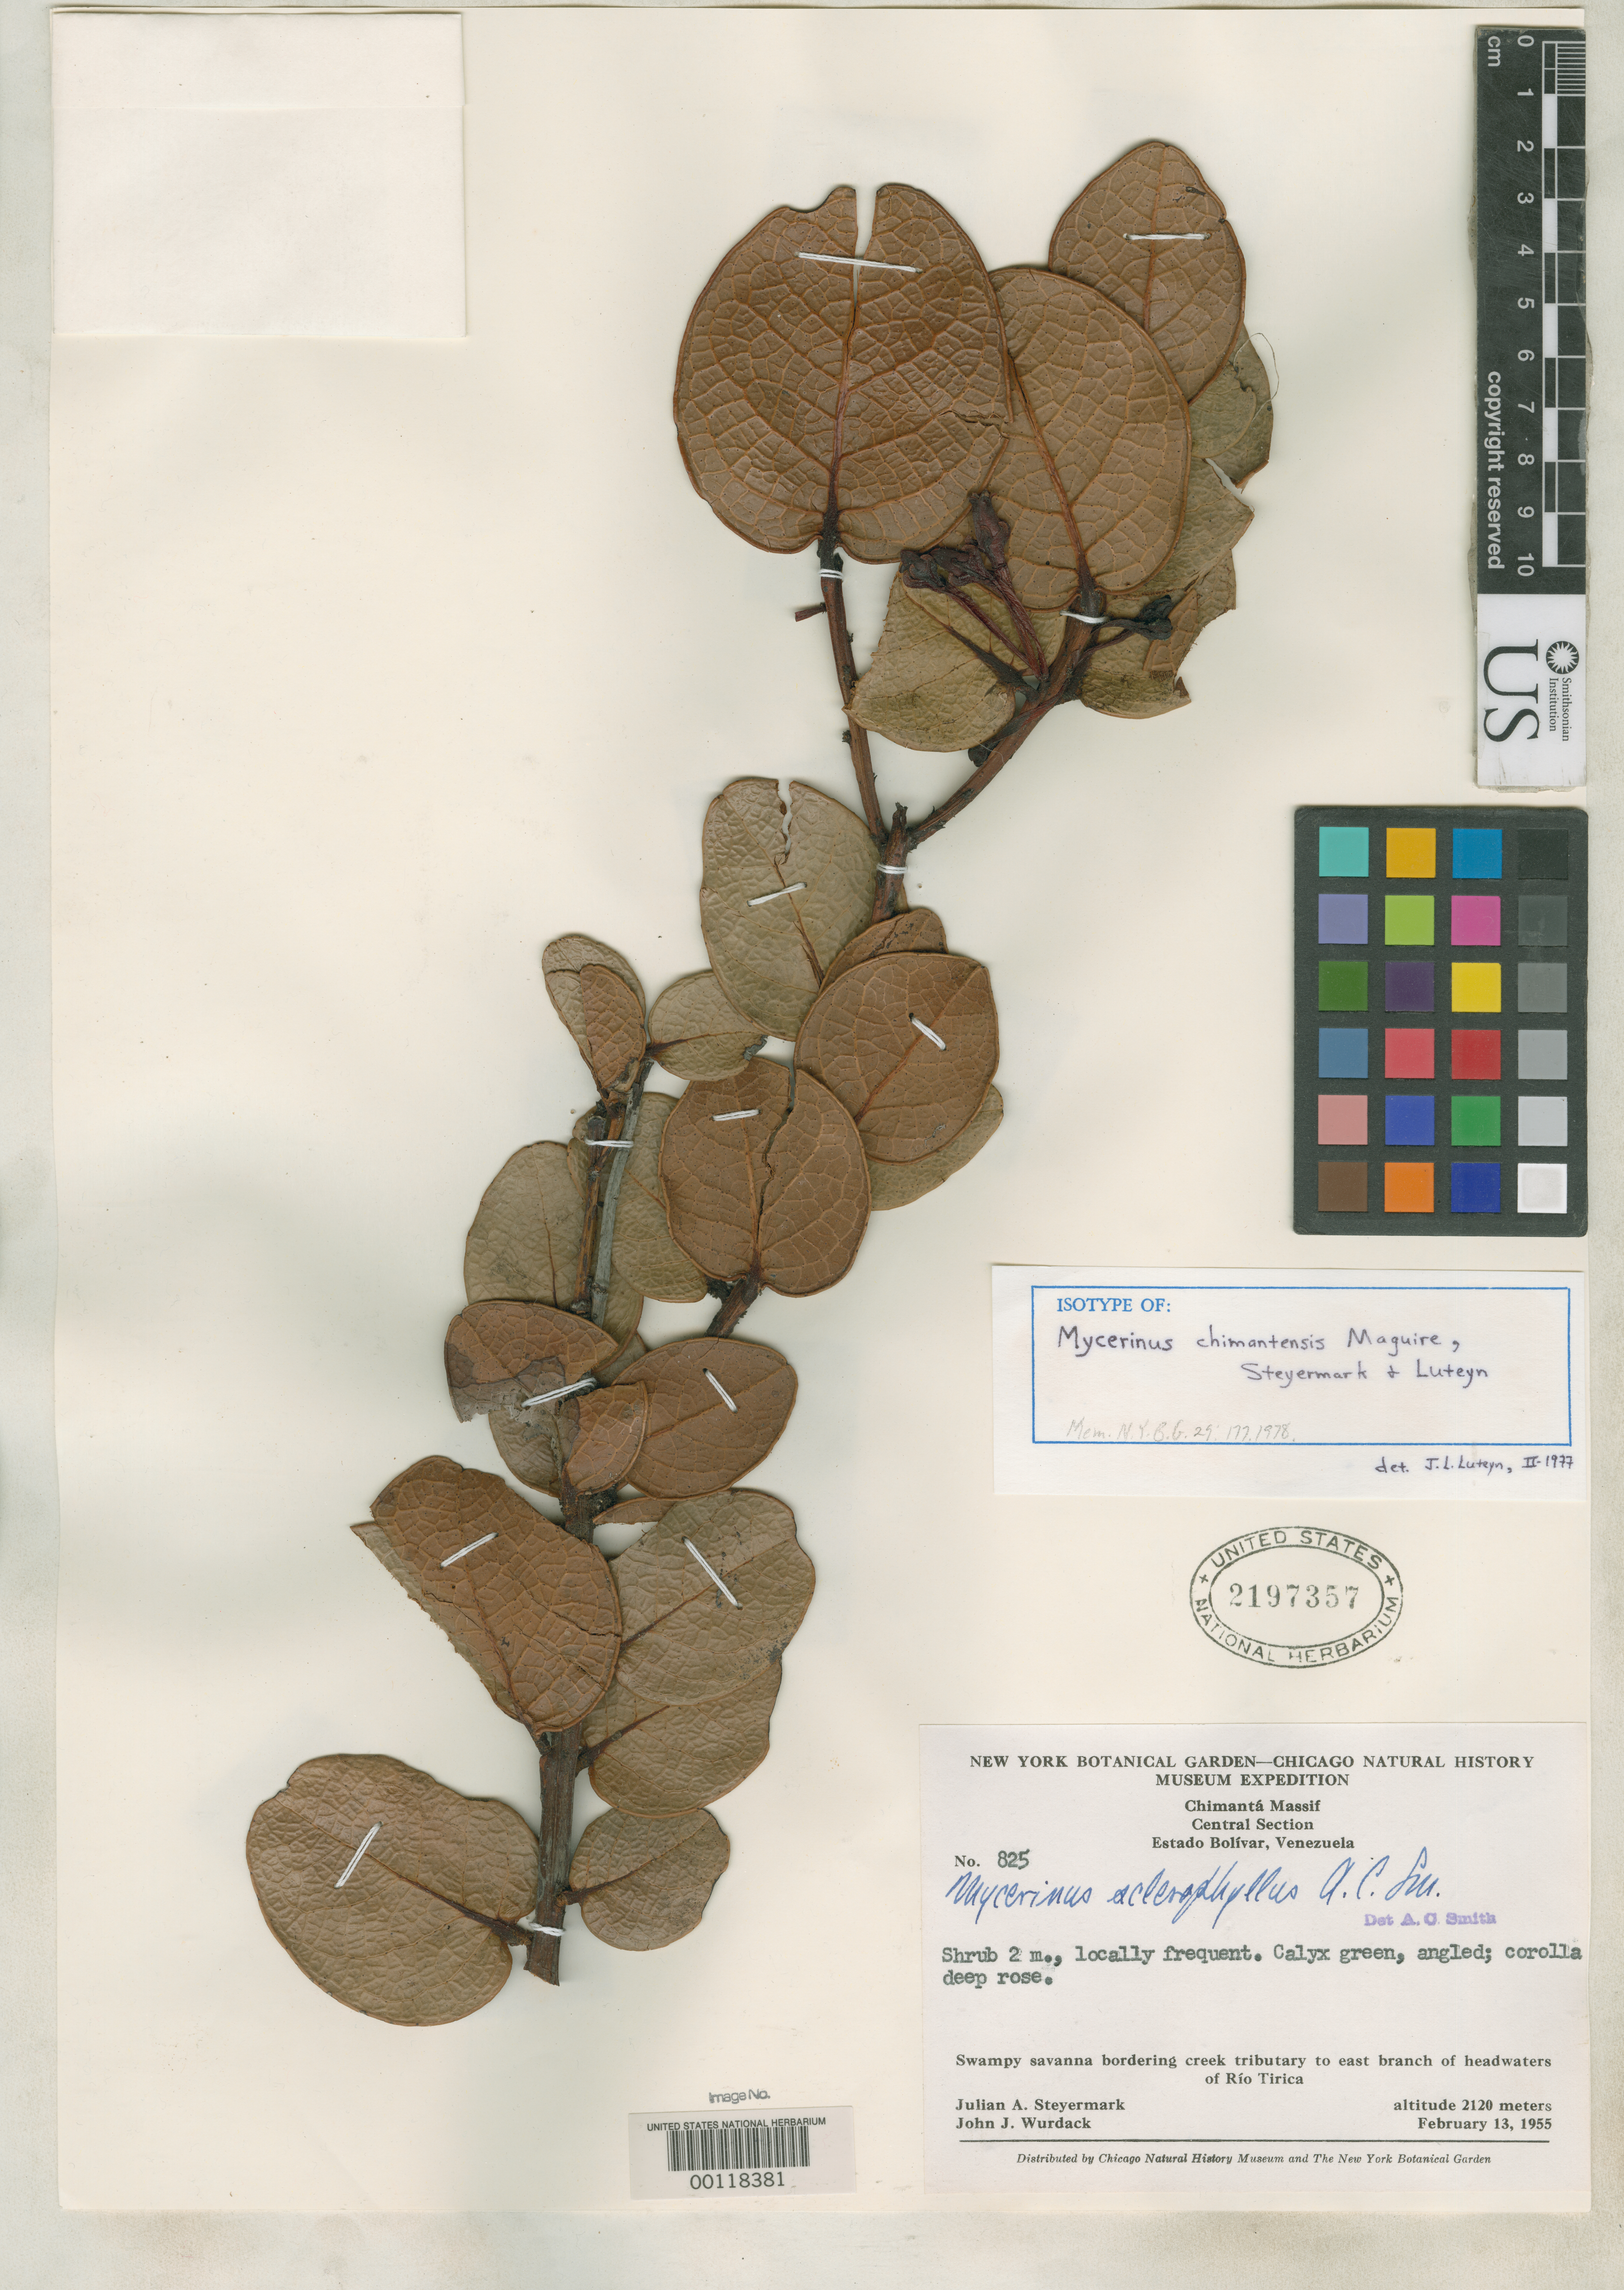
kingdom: Plantae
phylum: Tracheophyta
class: Magnoliopsida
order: Ericales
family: Ericaceae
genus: Mycerinus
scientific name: Mycerinus chimantensis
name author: Maguire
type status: Isotype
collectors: J. Steyermark & J. J. Wurdack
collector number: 825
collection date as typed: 13 Feb 1955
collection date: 1955-02-13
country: Venezuela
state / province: Bolivar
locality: Chimanta Massif, headwaters of Rio Tirica.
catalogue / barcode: US 2197357